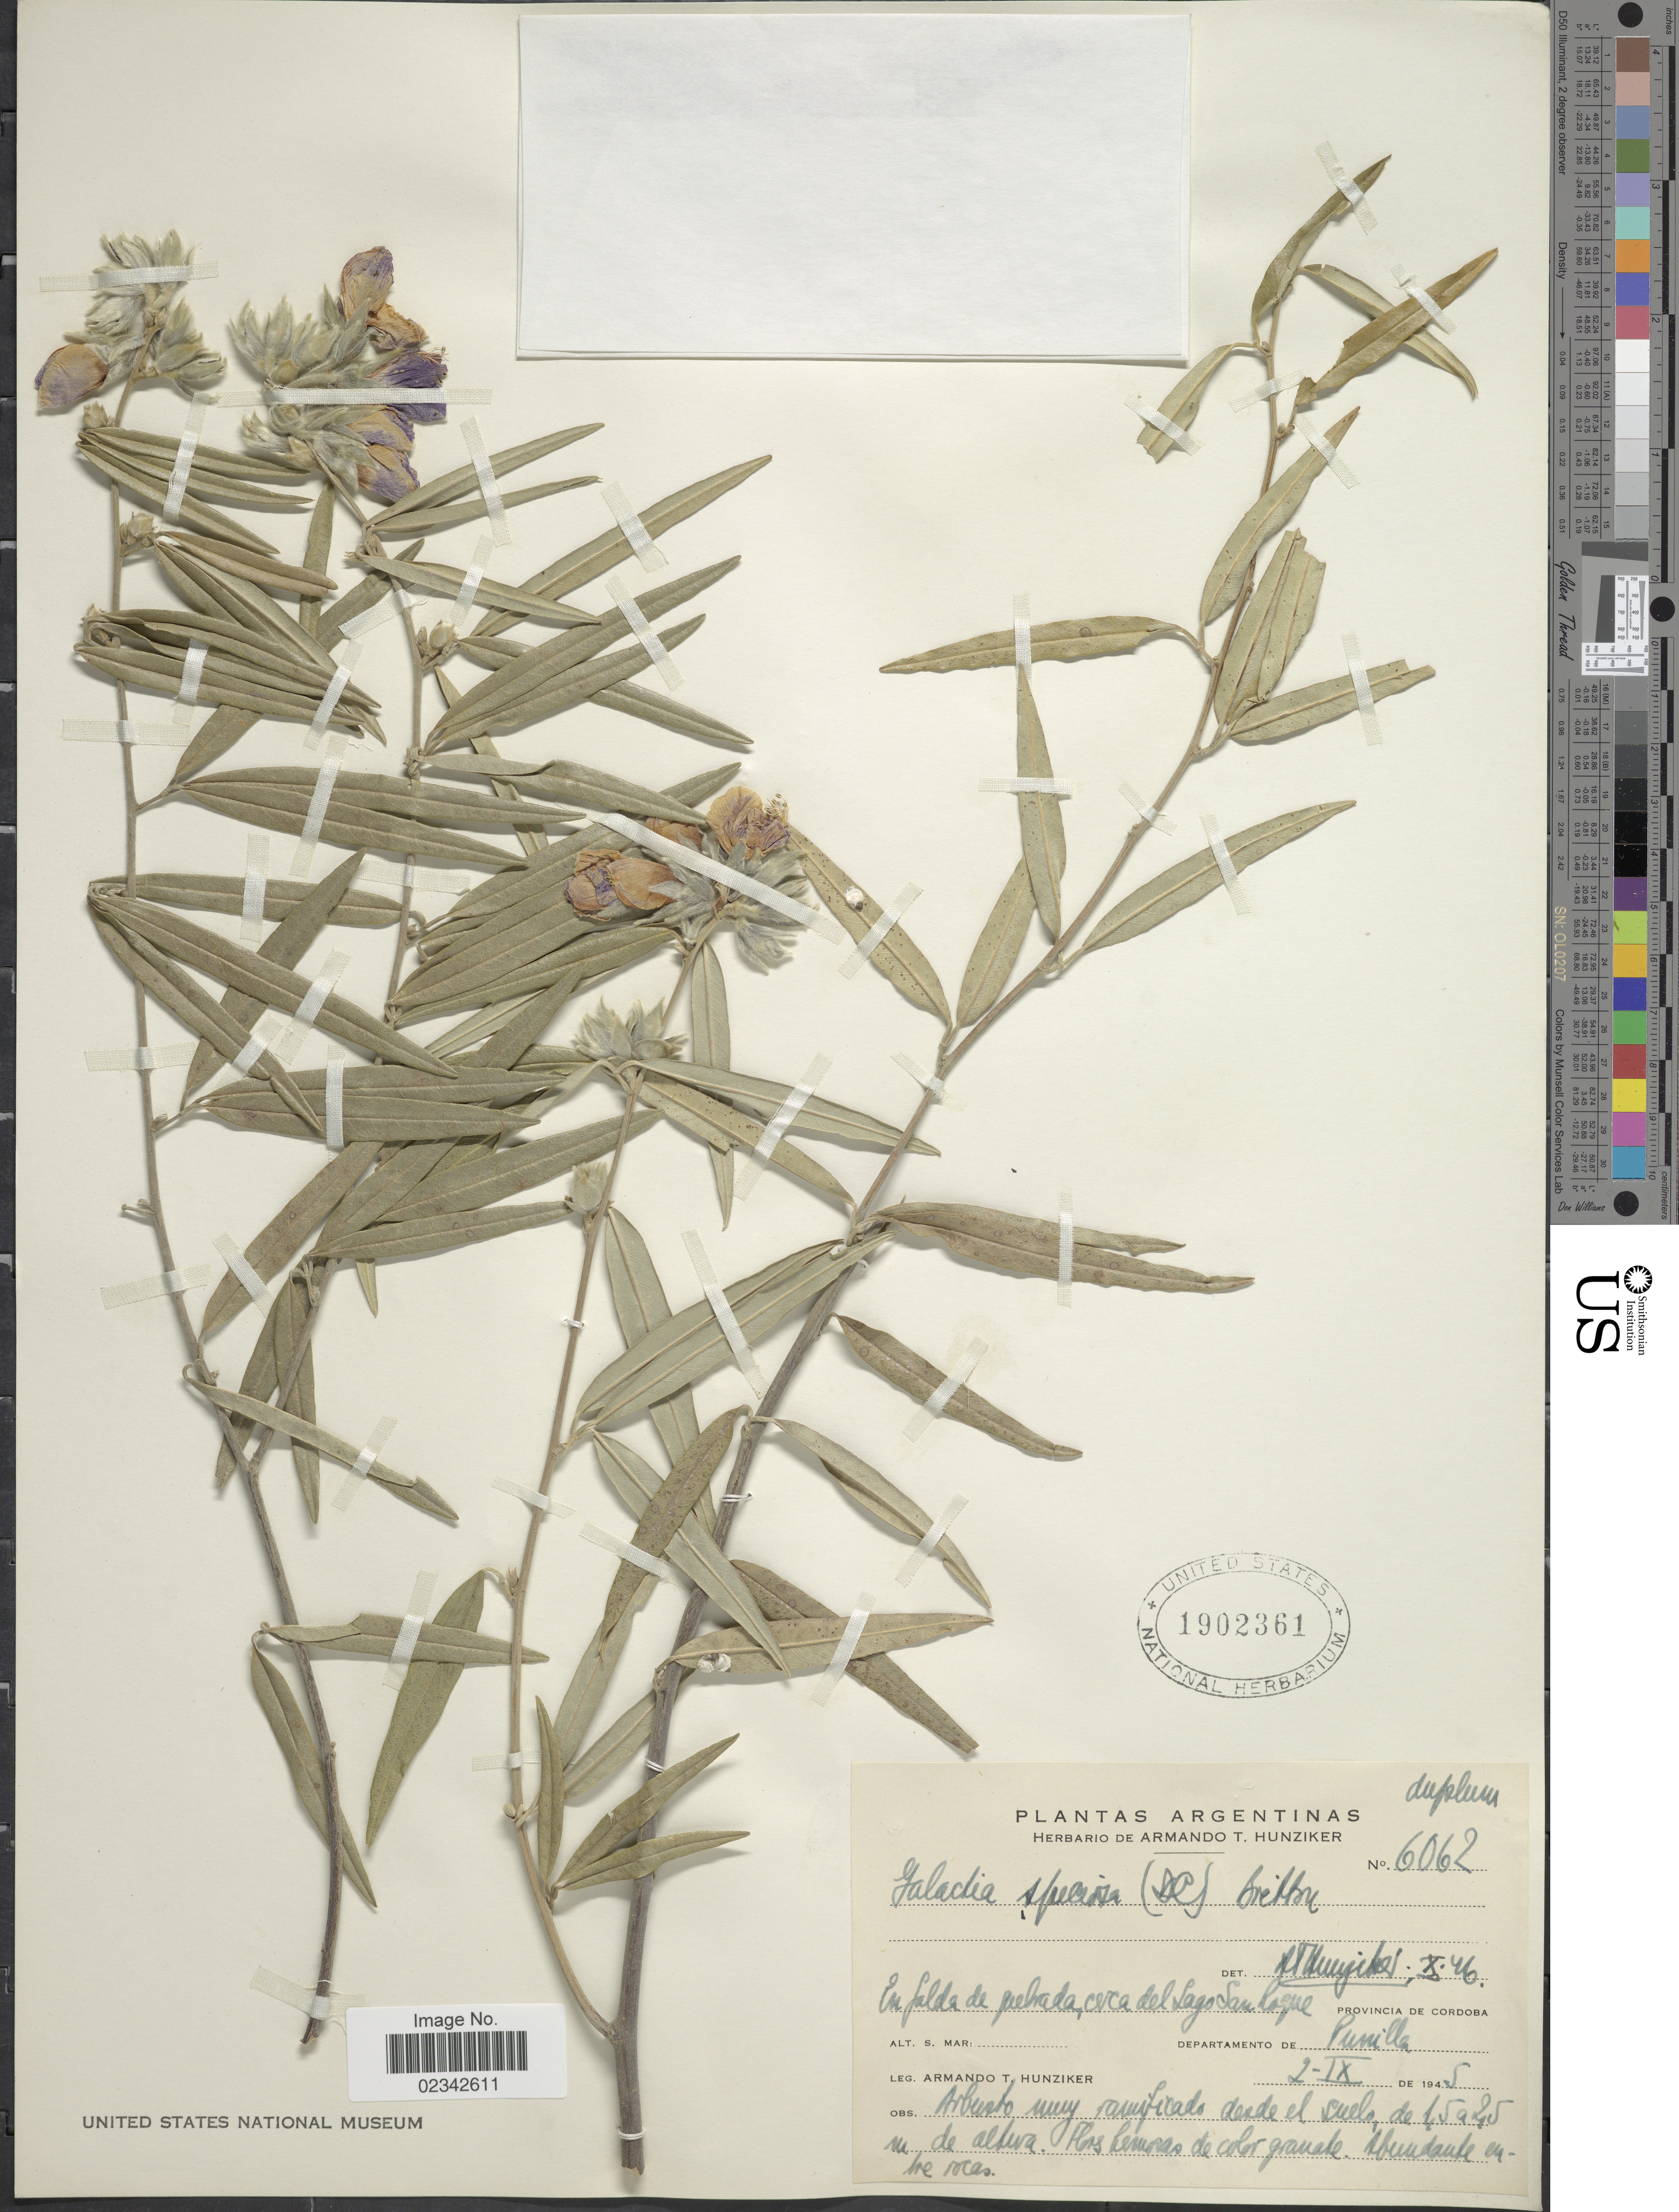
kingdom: Plantae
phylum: Tracheophyta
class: Magnoliopsida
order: Fabales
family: Fabaceae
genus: Collaea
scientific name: Collaea speciosa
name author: (Loisel.) DC.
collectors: A. T. Hunziker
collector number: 6062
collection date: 1945-09-02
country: Argentina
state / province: Cordoba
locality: En falda de quebrada, cerca del Lago san Roque, departamento de Punilla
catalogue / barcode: US 1902361